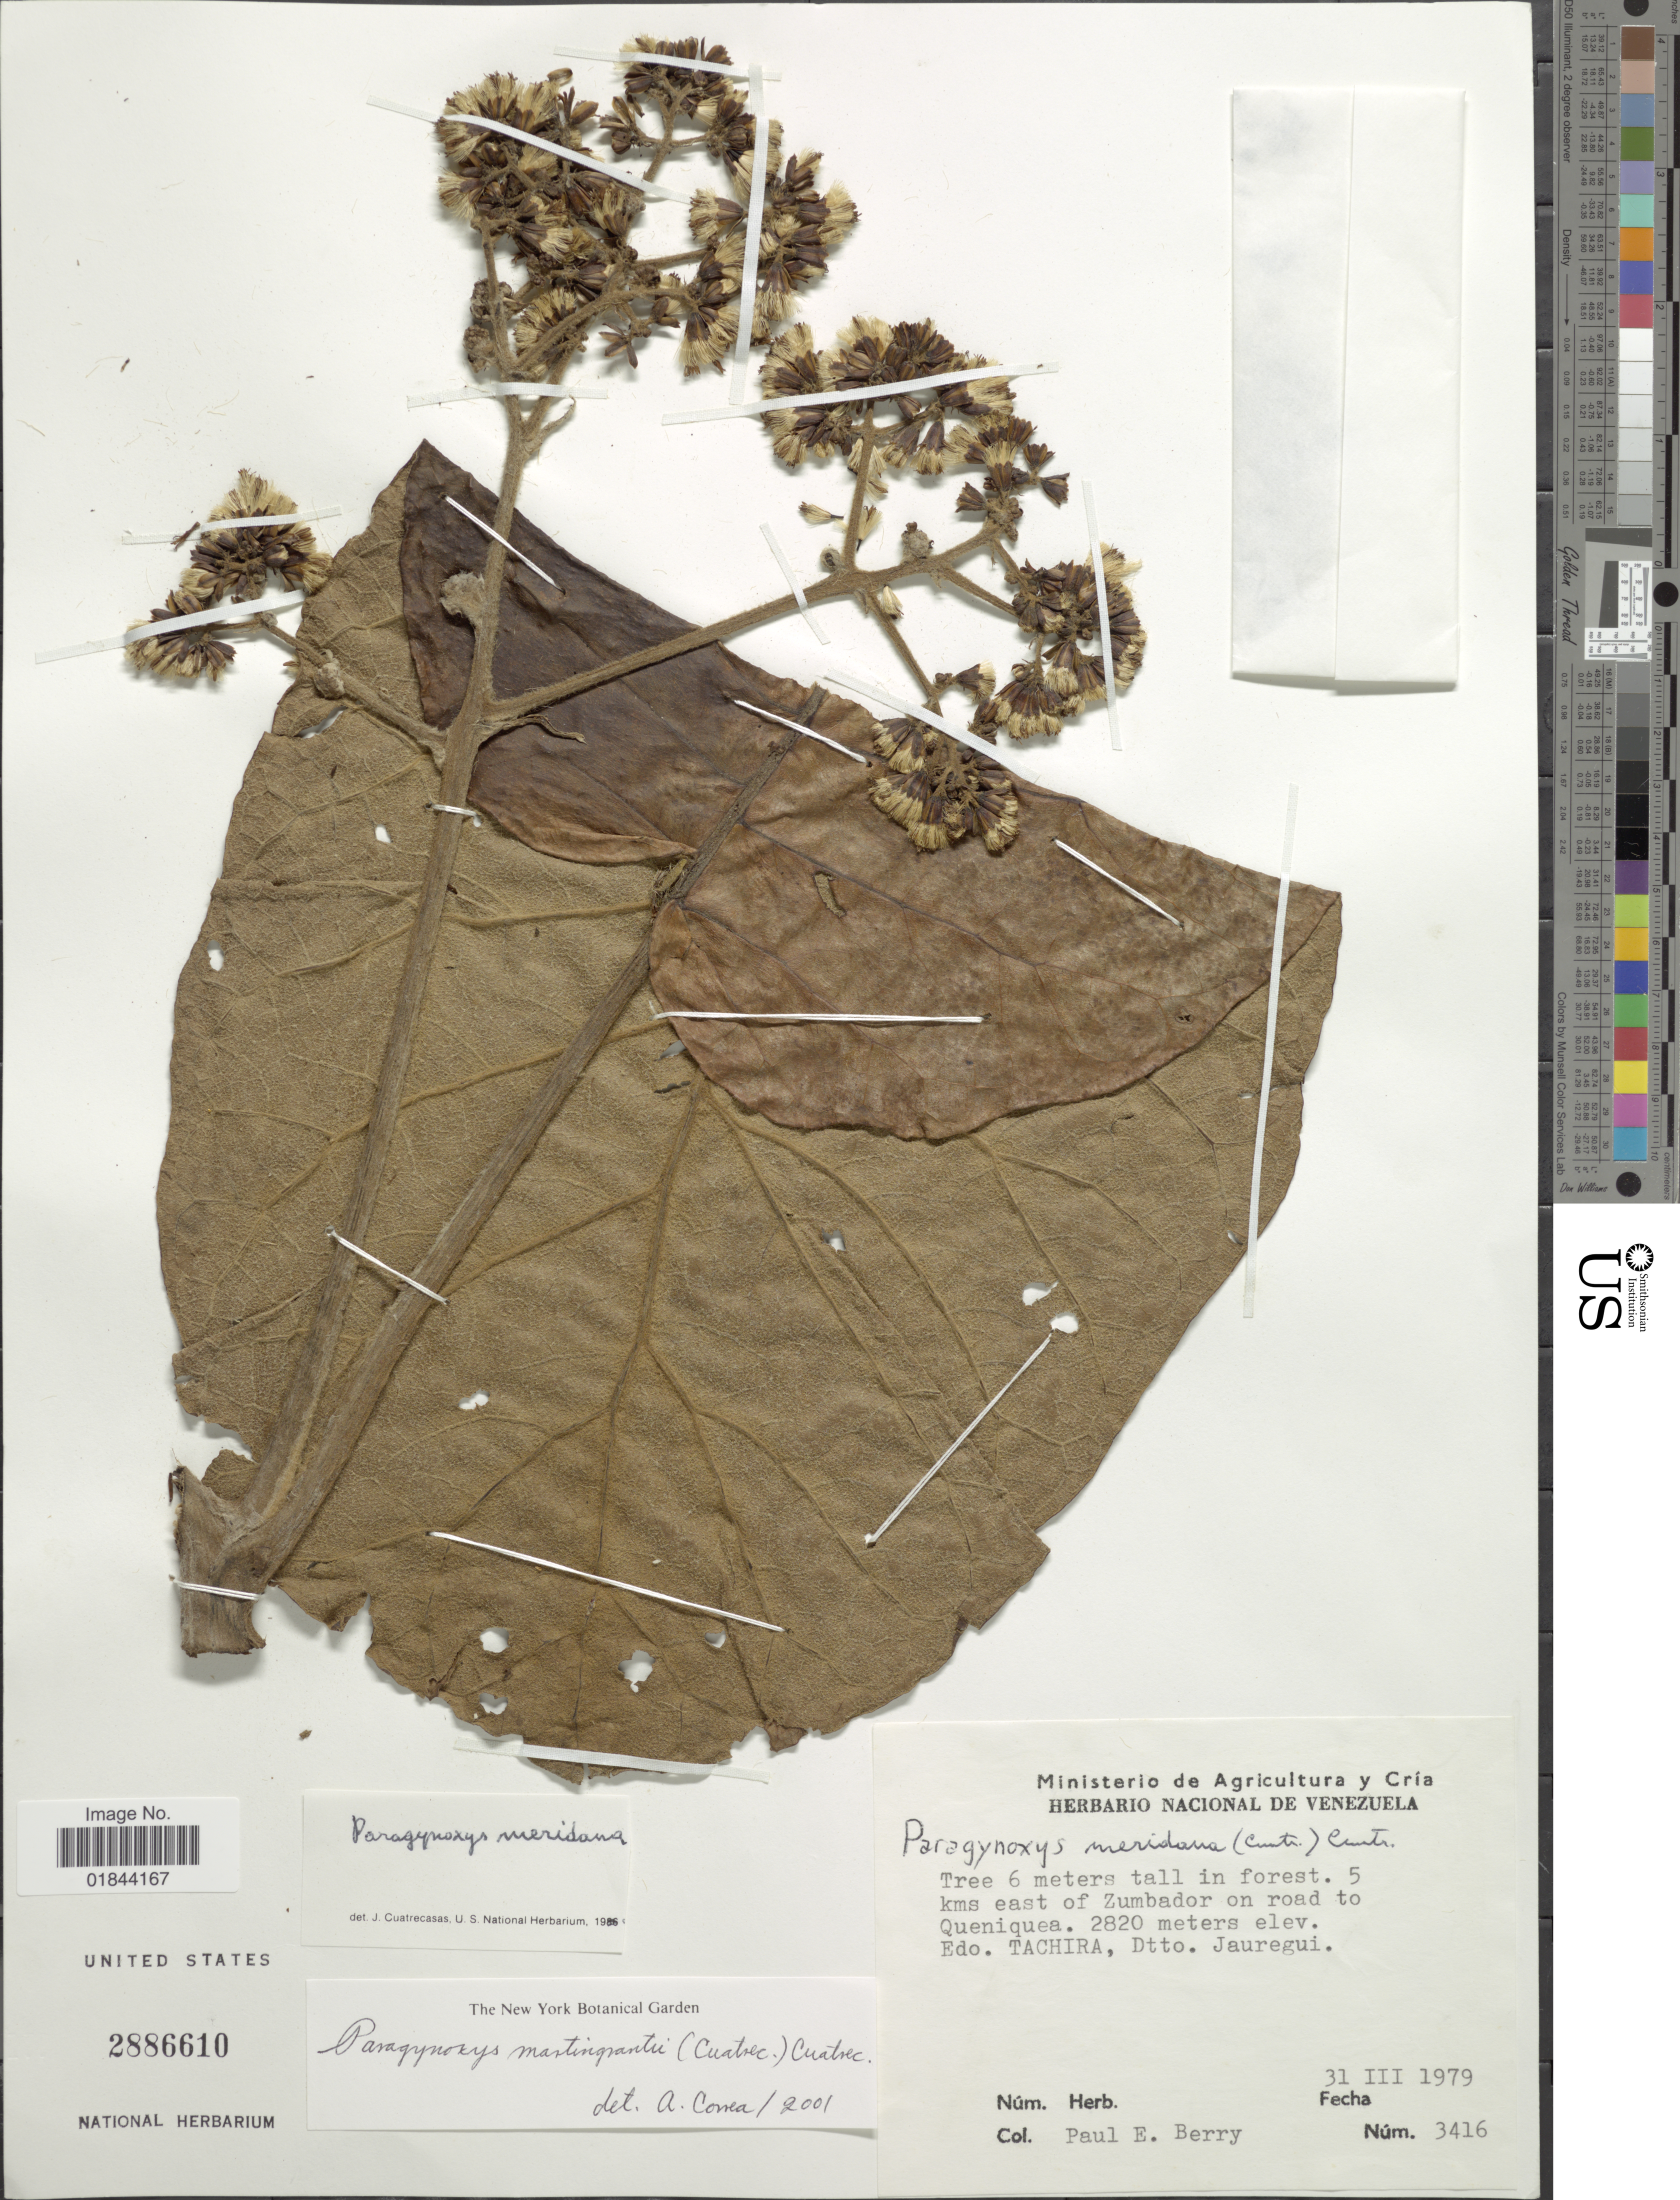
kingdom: Plantae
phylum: Tracheophyta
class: Magnoliopsida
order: Asterales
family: Asteraceae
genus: Paragynoxys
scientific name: Paragynoxys martingrantii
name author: Cuatrec.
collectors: P. E. Berry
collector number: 3416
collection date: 1979-03-31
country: Venezuela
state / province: Tachira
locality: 5 kms east of Zumbador on road to Queniquea. Dtto. Jauregui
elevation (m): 2820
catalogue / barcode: US 2886610